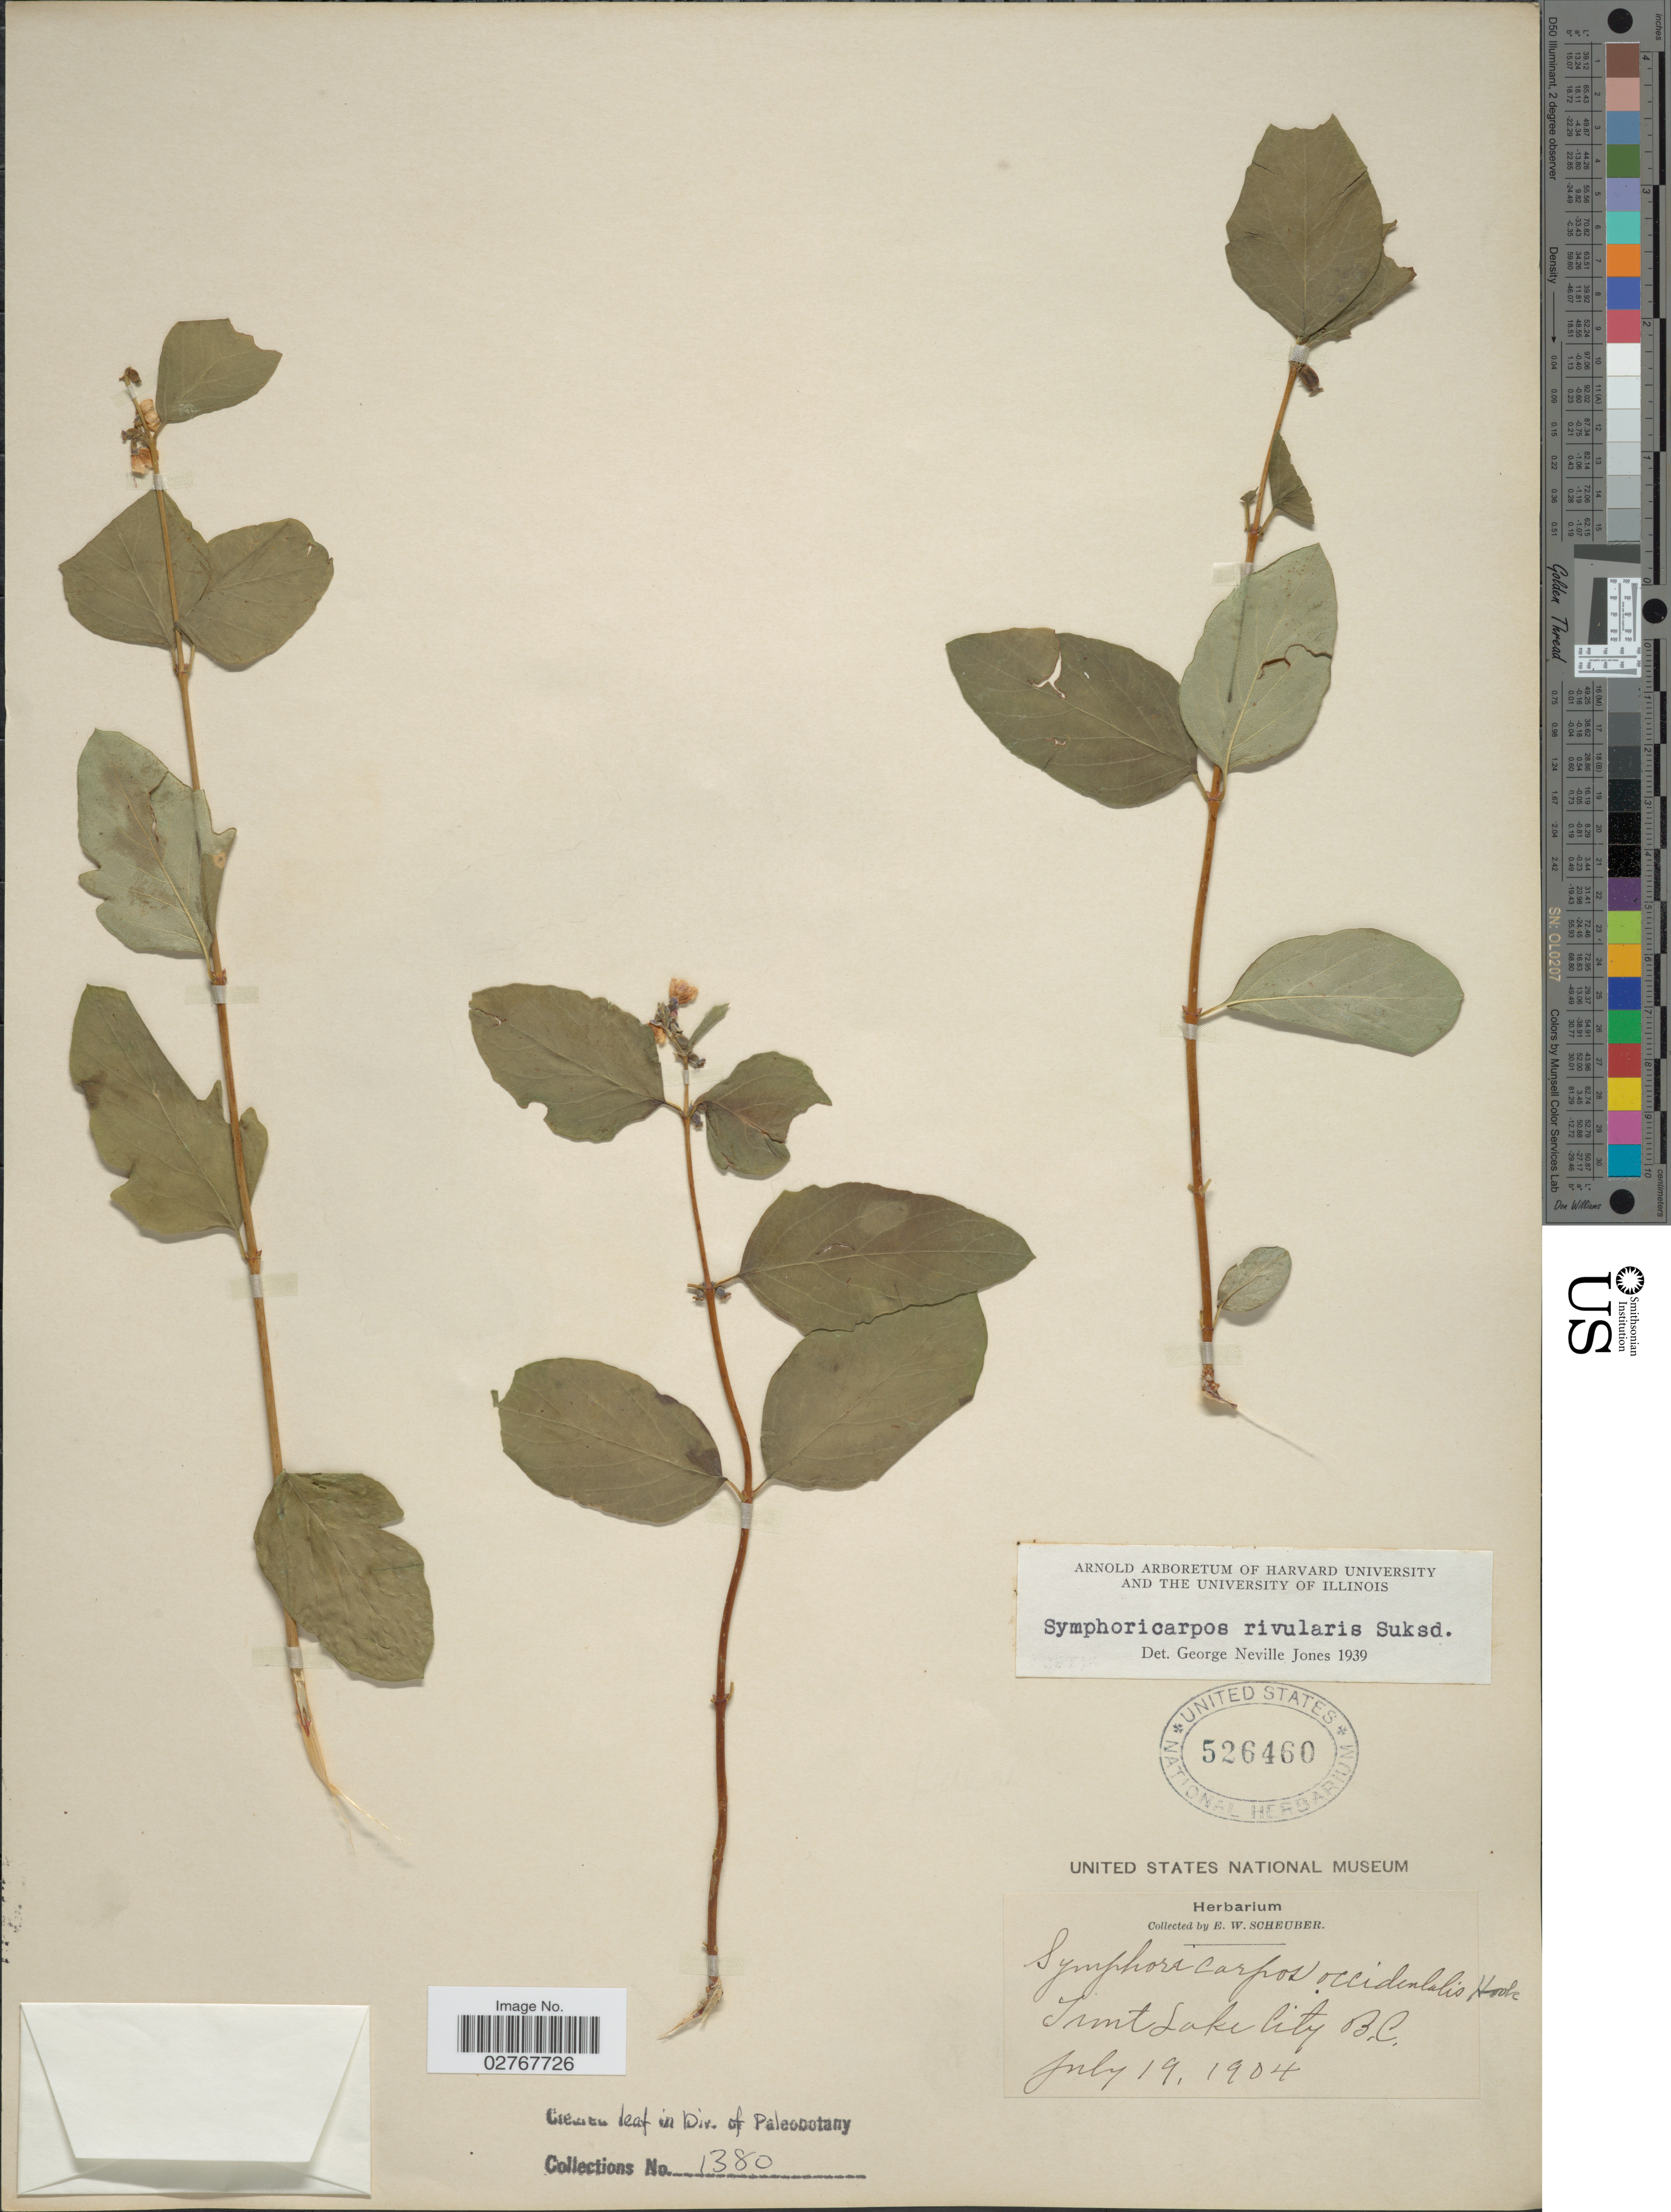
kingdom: Plantae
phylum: Tracheophyta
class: Magnoliopsida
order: Dipsacales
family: Caprifoliaceae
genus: Symphoricarpos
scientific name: Symphoricarpos rivularis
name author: Suksd.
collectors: E. Scheuber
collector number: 1380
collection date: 1904-07-19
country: Canada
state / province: British Columbia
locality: Trout Lake City.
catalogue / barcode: US 526460